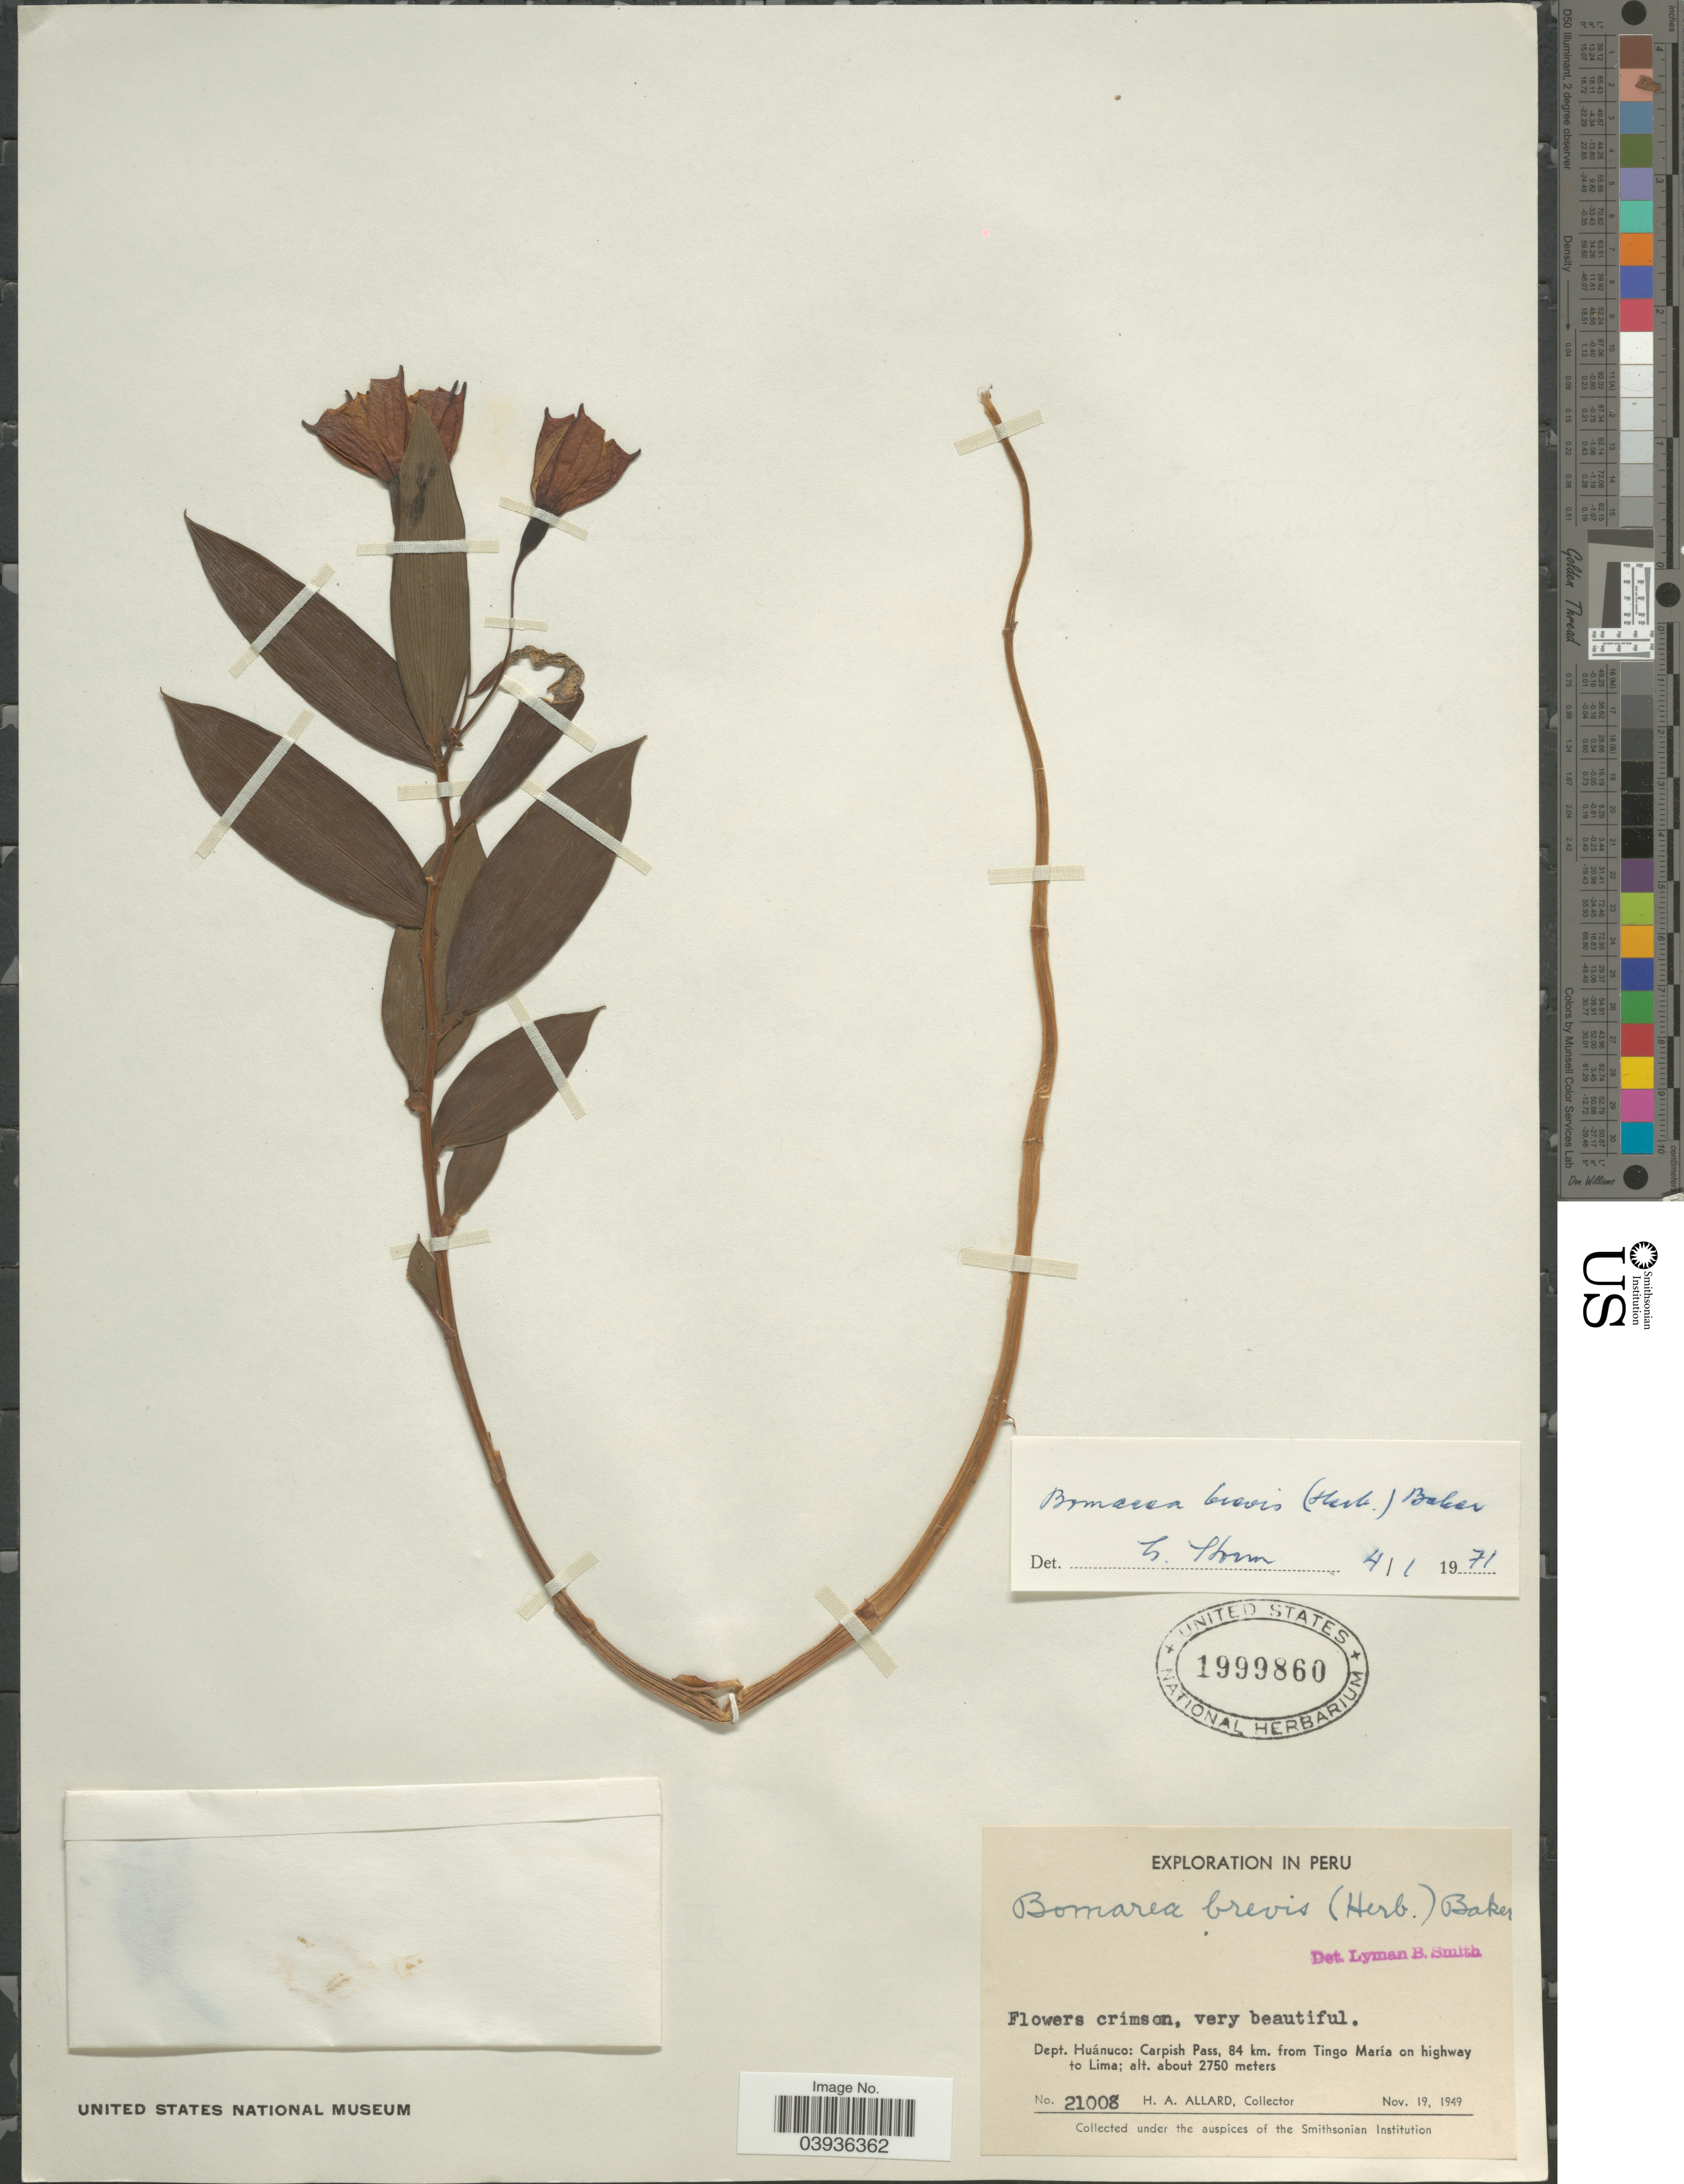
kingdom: Plantae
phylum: Tracheophyta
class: Liliopsida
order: Liliales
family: Alstroemeriaceae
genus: Bomarea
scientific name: Bomarea brevis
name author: (Herb.) Baker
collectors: H. A. Allard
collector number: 21008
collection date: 1949-11-19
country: Peru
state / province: Huánuco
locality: Dept. Huánuco: Carpish Pass, 84 km. from Tingo María on highway to Lima.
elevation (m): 2750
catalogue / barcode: US 1999860